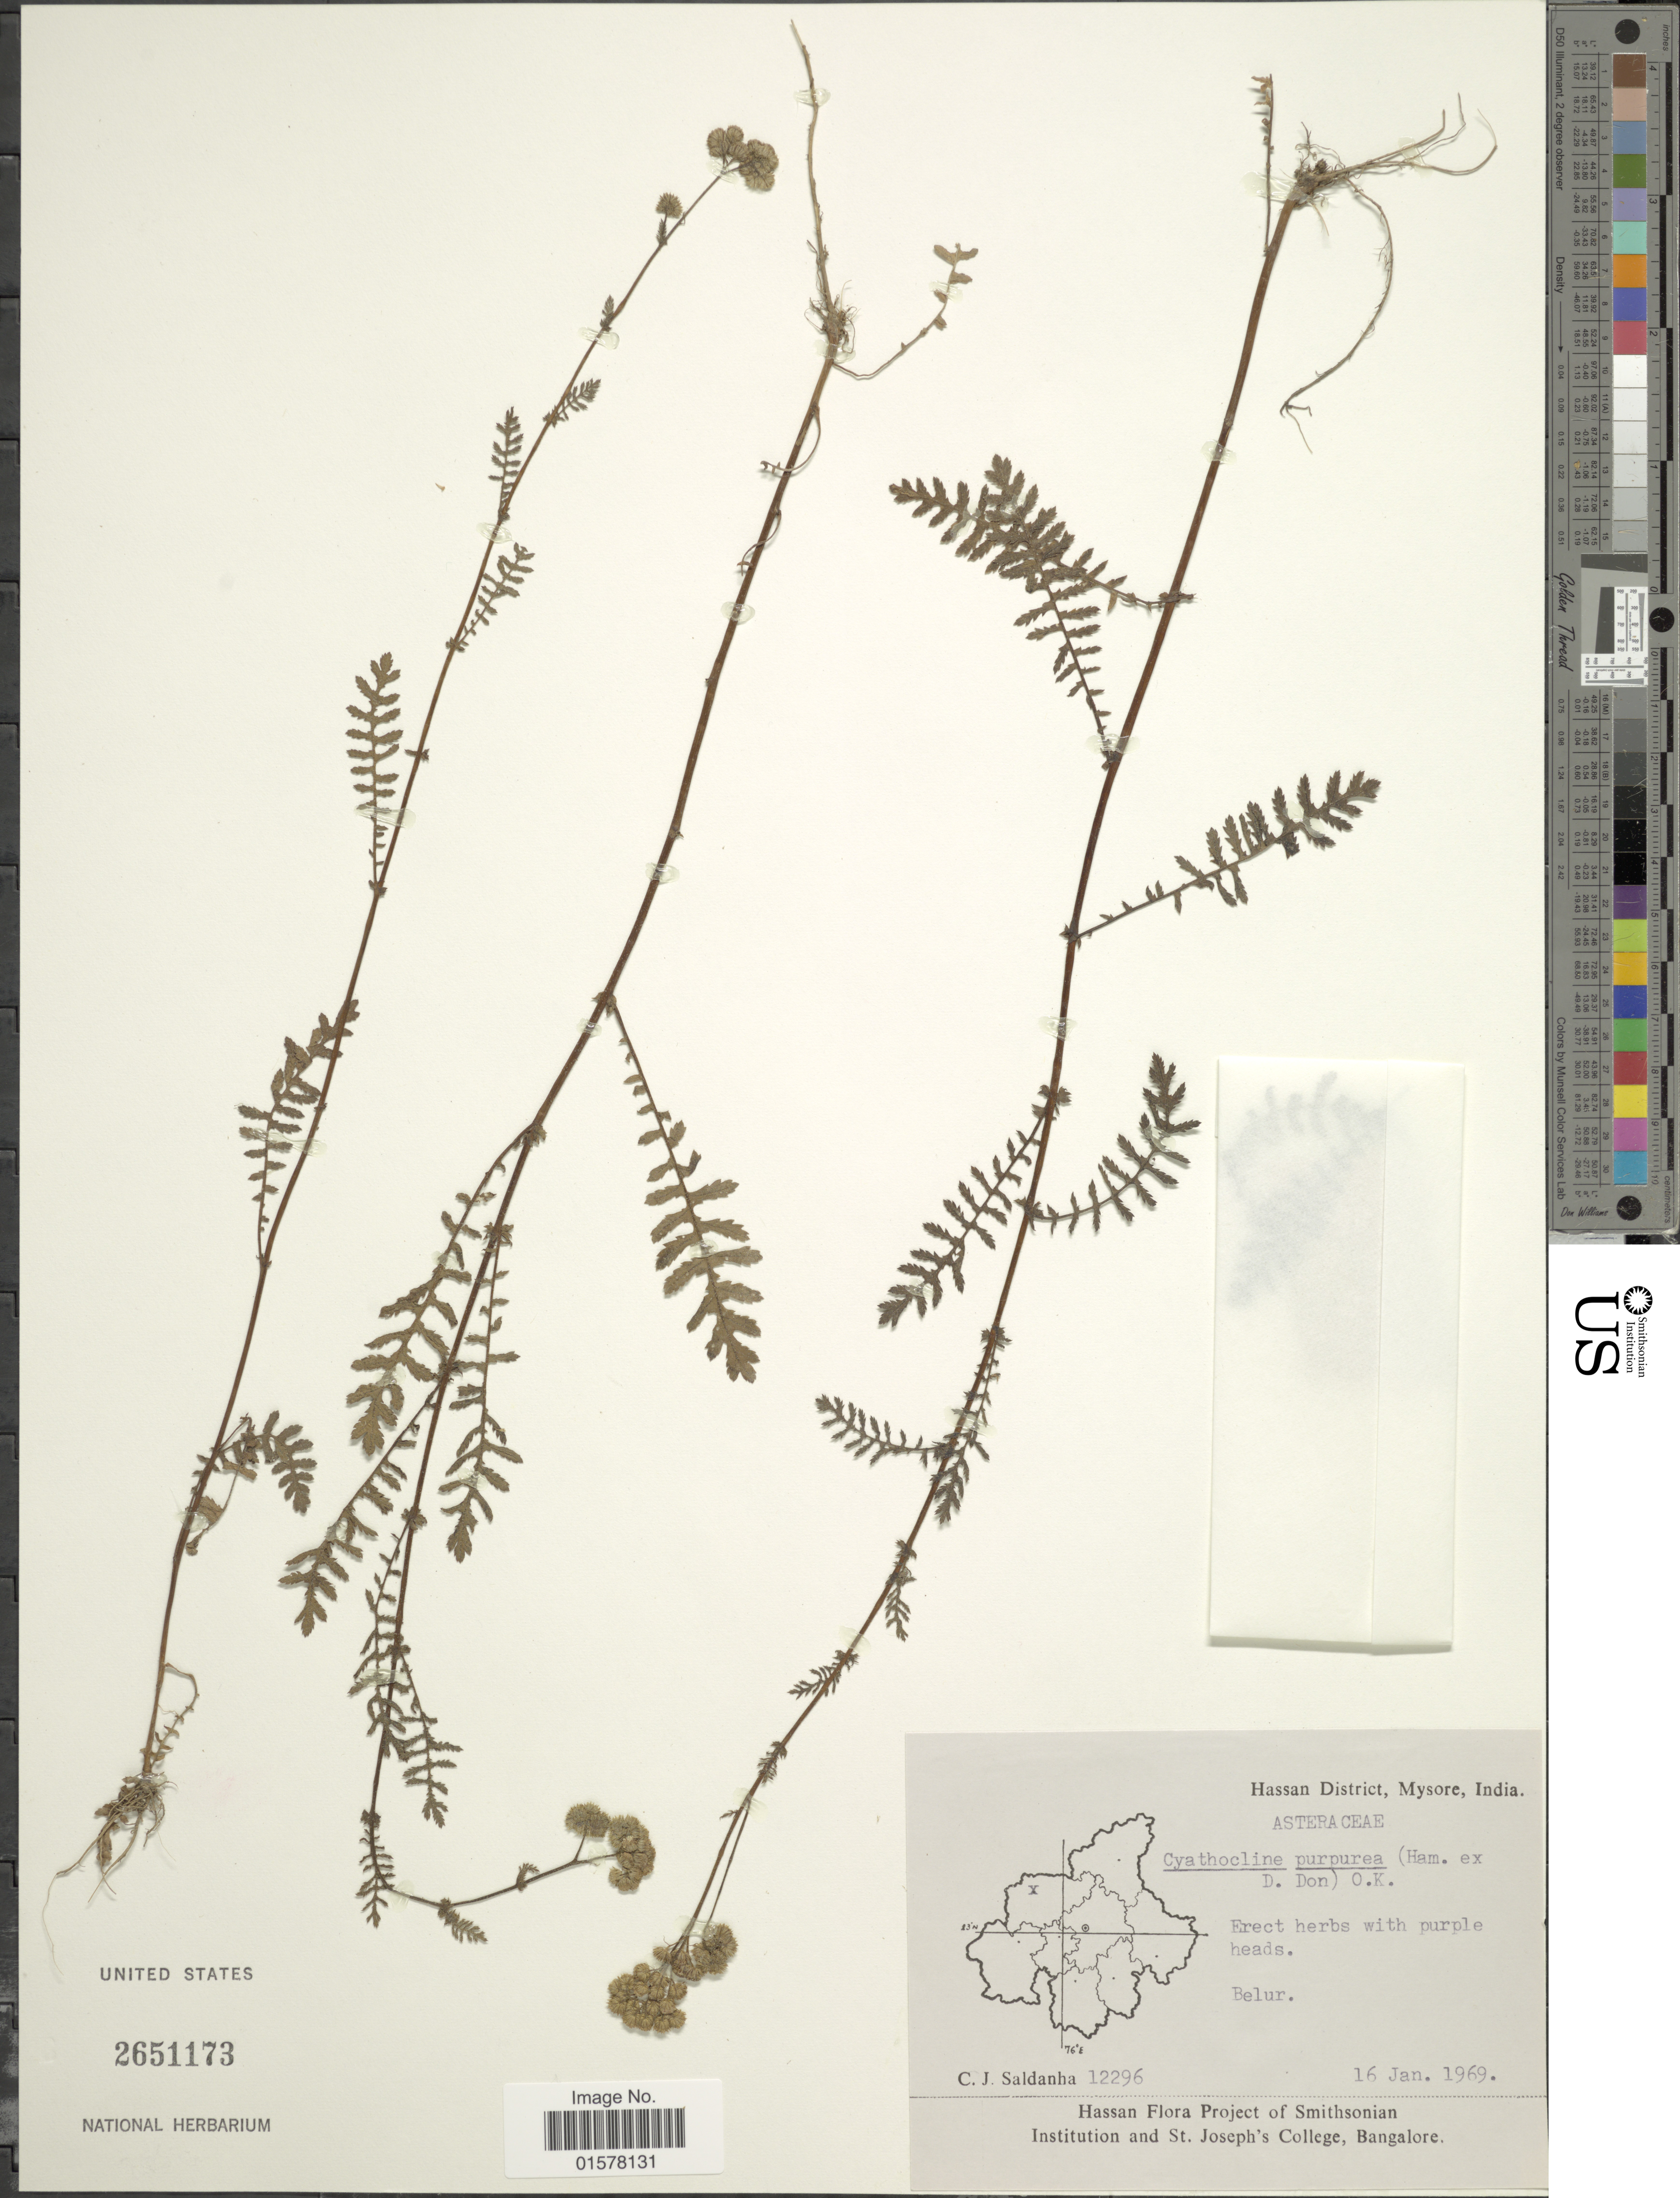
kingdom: Plantae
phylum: Tracheophyta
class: Magnoliopsida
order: Asterales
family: Asteraceae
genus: Cyathocline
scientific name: Cyathocline purpurea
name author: (Buch.-Ham. ex D. Don) Kuntze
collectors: C. J. Saldanha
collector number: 12296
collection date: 1969-01-16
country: India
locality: Hassan District, Mysore, India. Belur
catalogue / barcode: US 2651173